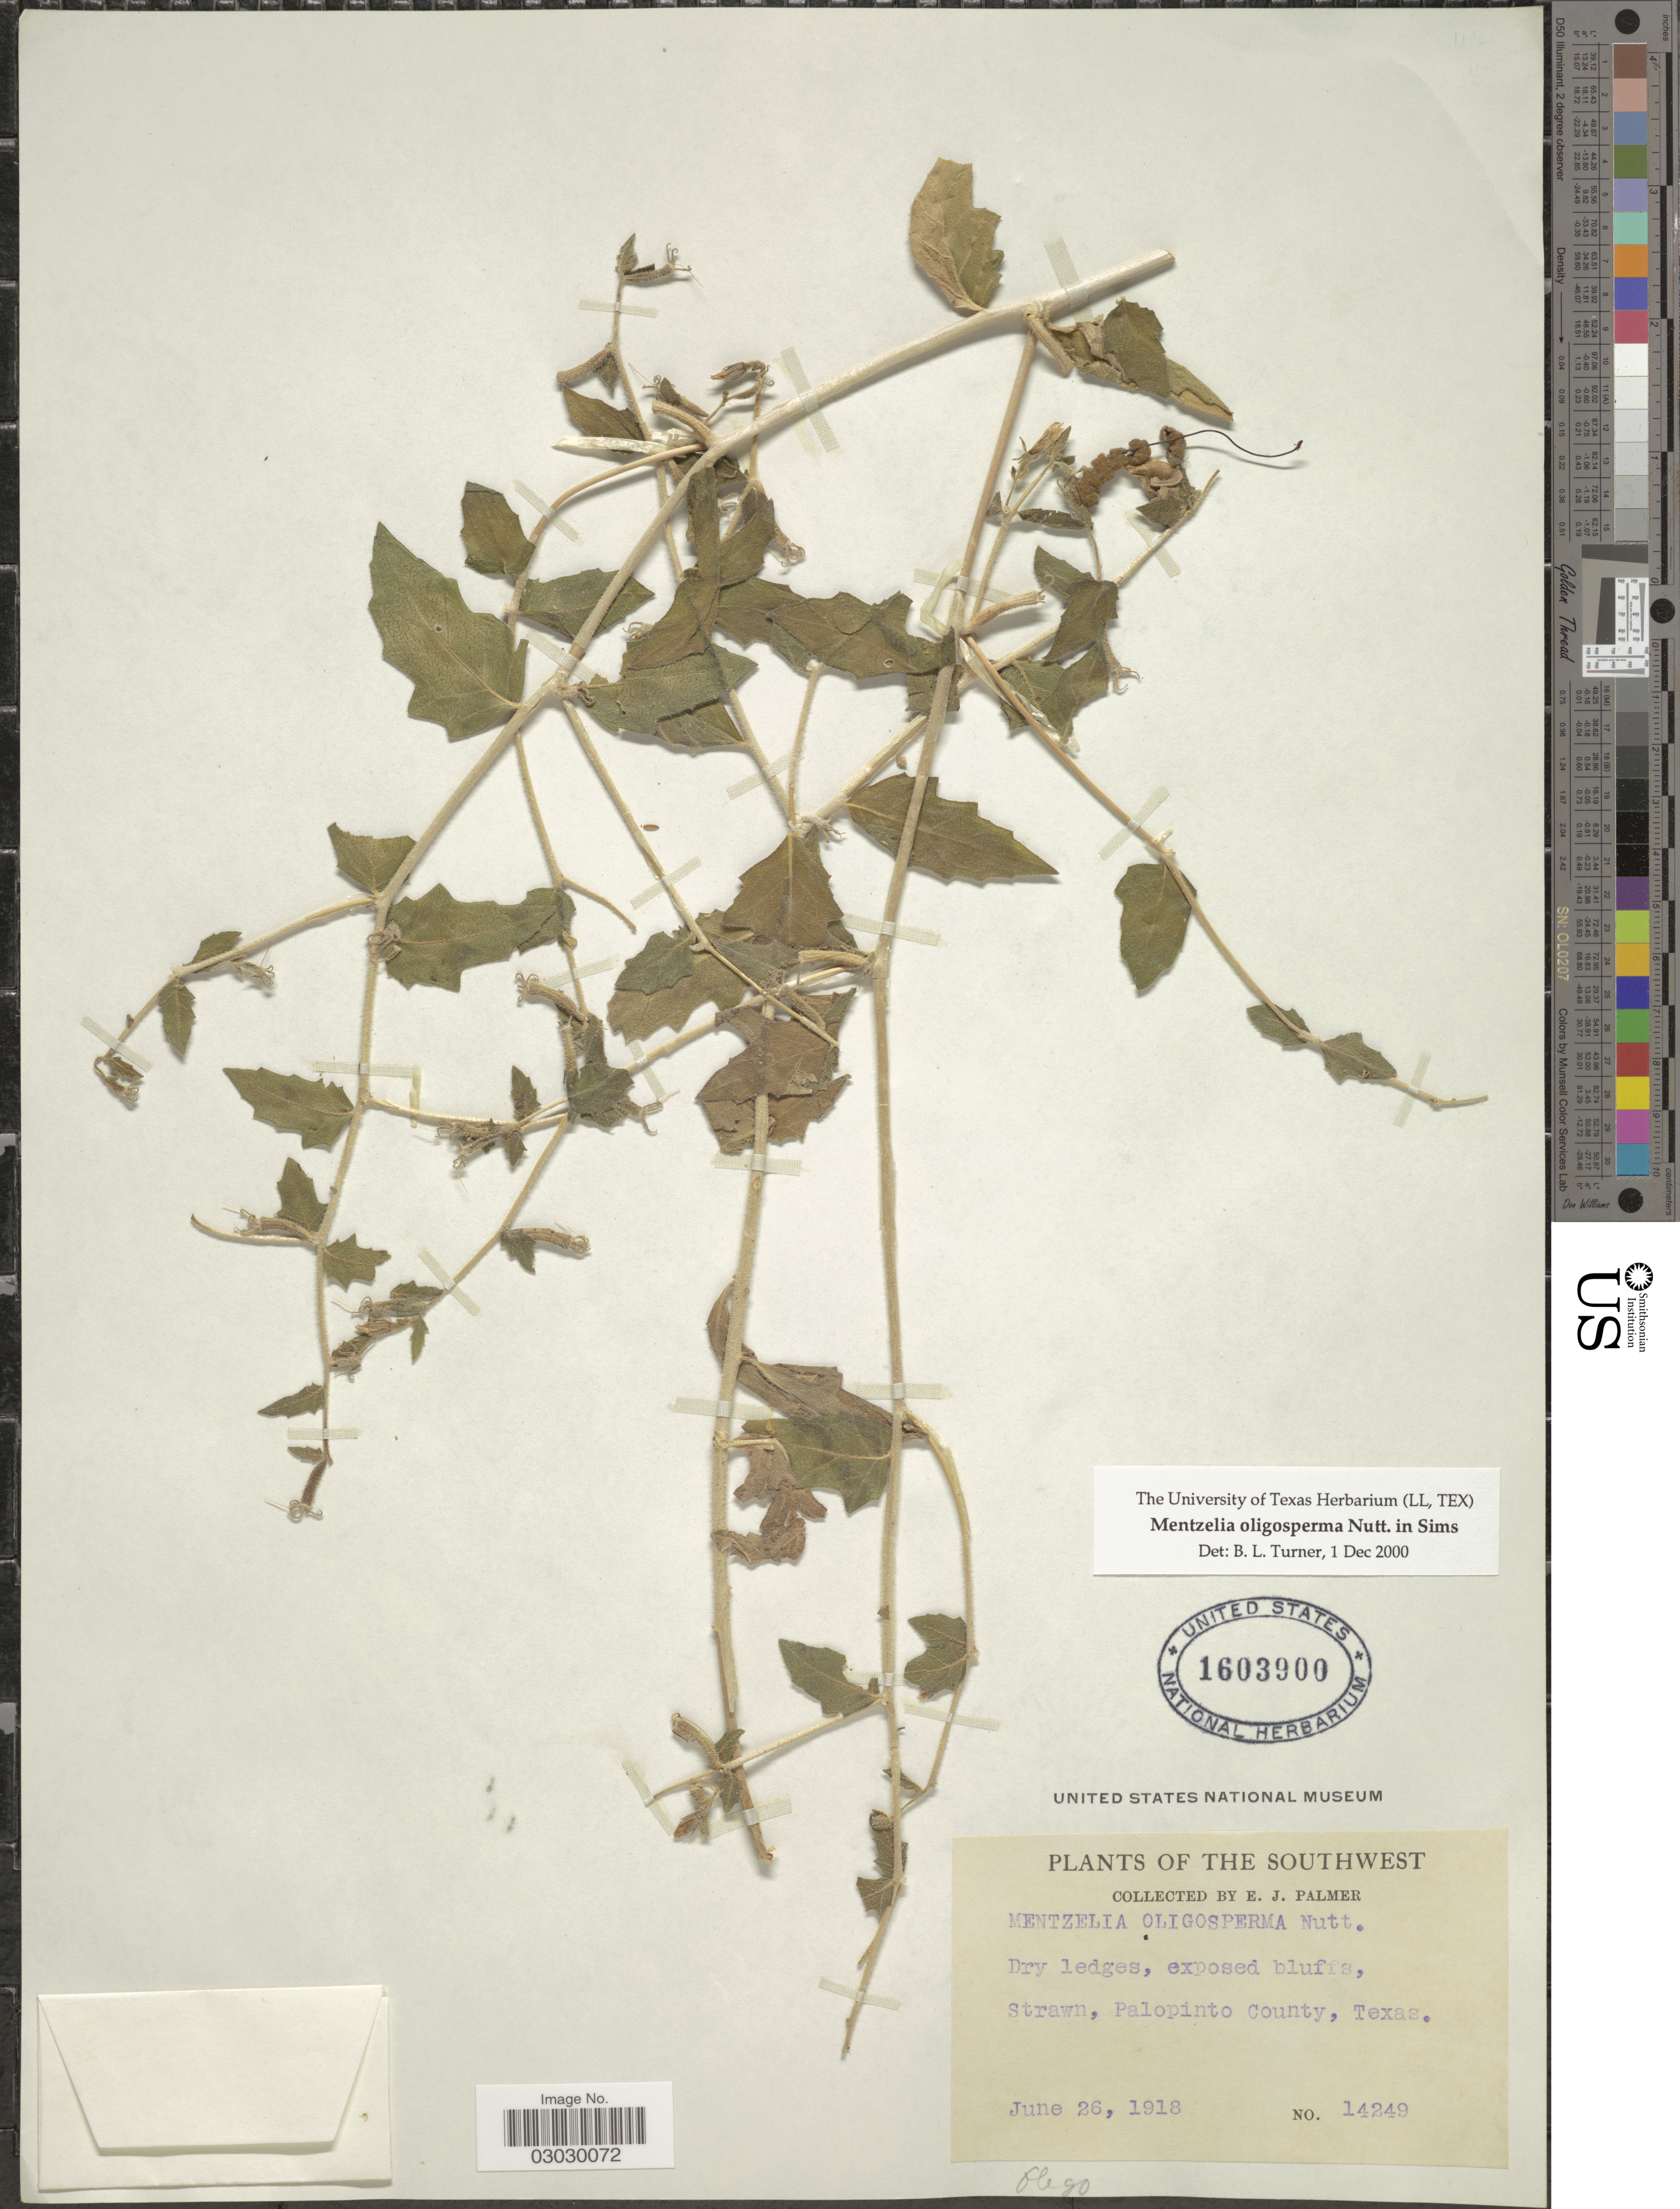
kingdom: Plantae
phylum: Tracheophyta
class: Magnoliopsida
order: Cornales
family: Loasaceae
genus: Mentzelia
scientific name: Mentzelia oligosperma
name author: Nutt. ex Sims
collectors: E. J. Palmer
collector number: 14249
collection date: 1918-06-26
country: United States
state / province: Texas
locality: Southwest. Strawn, Palopinto County.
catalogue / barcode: US 1603900